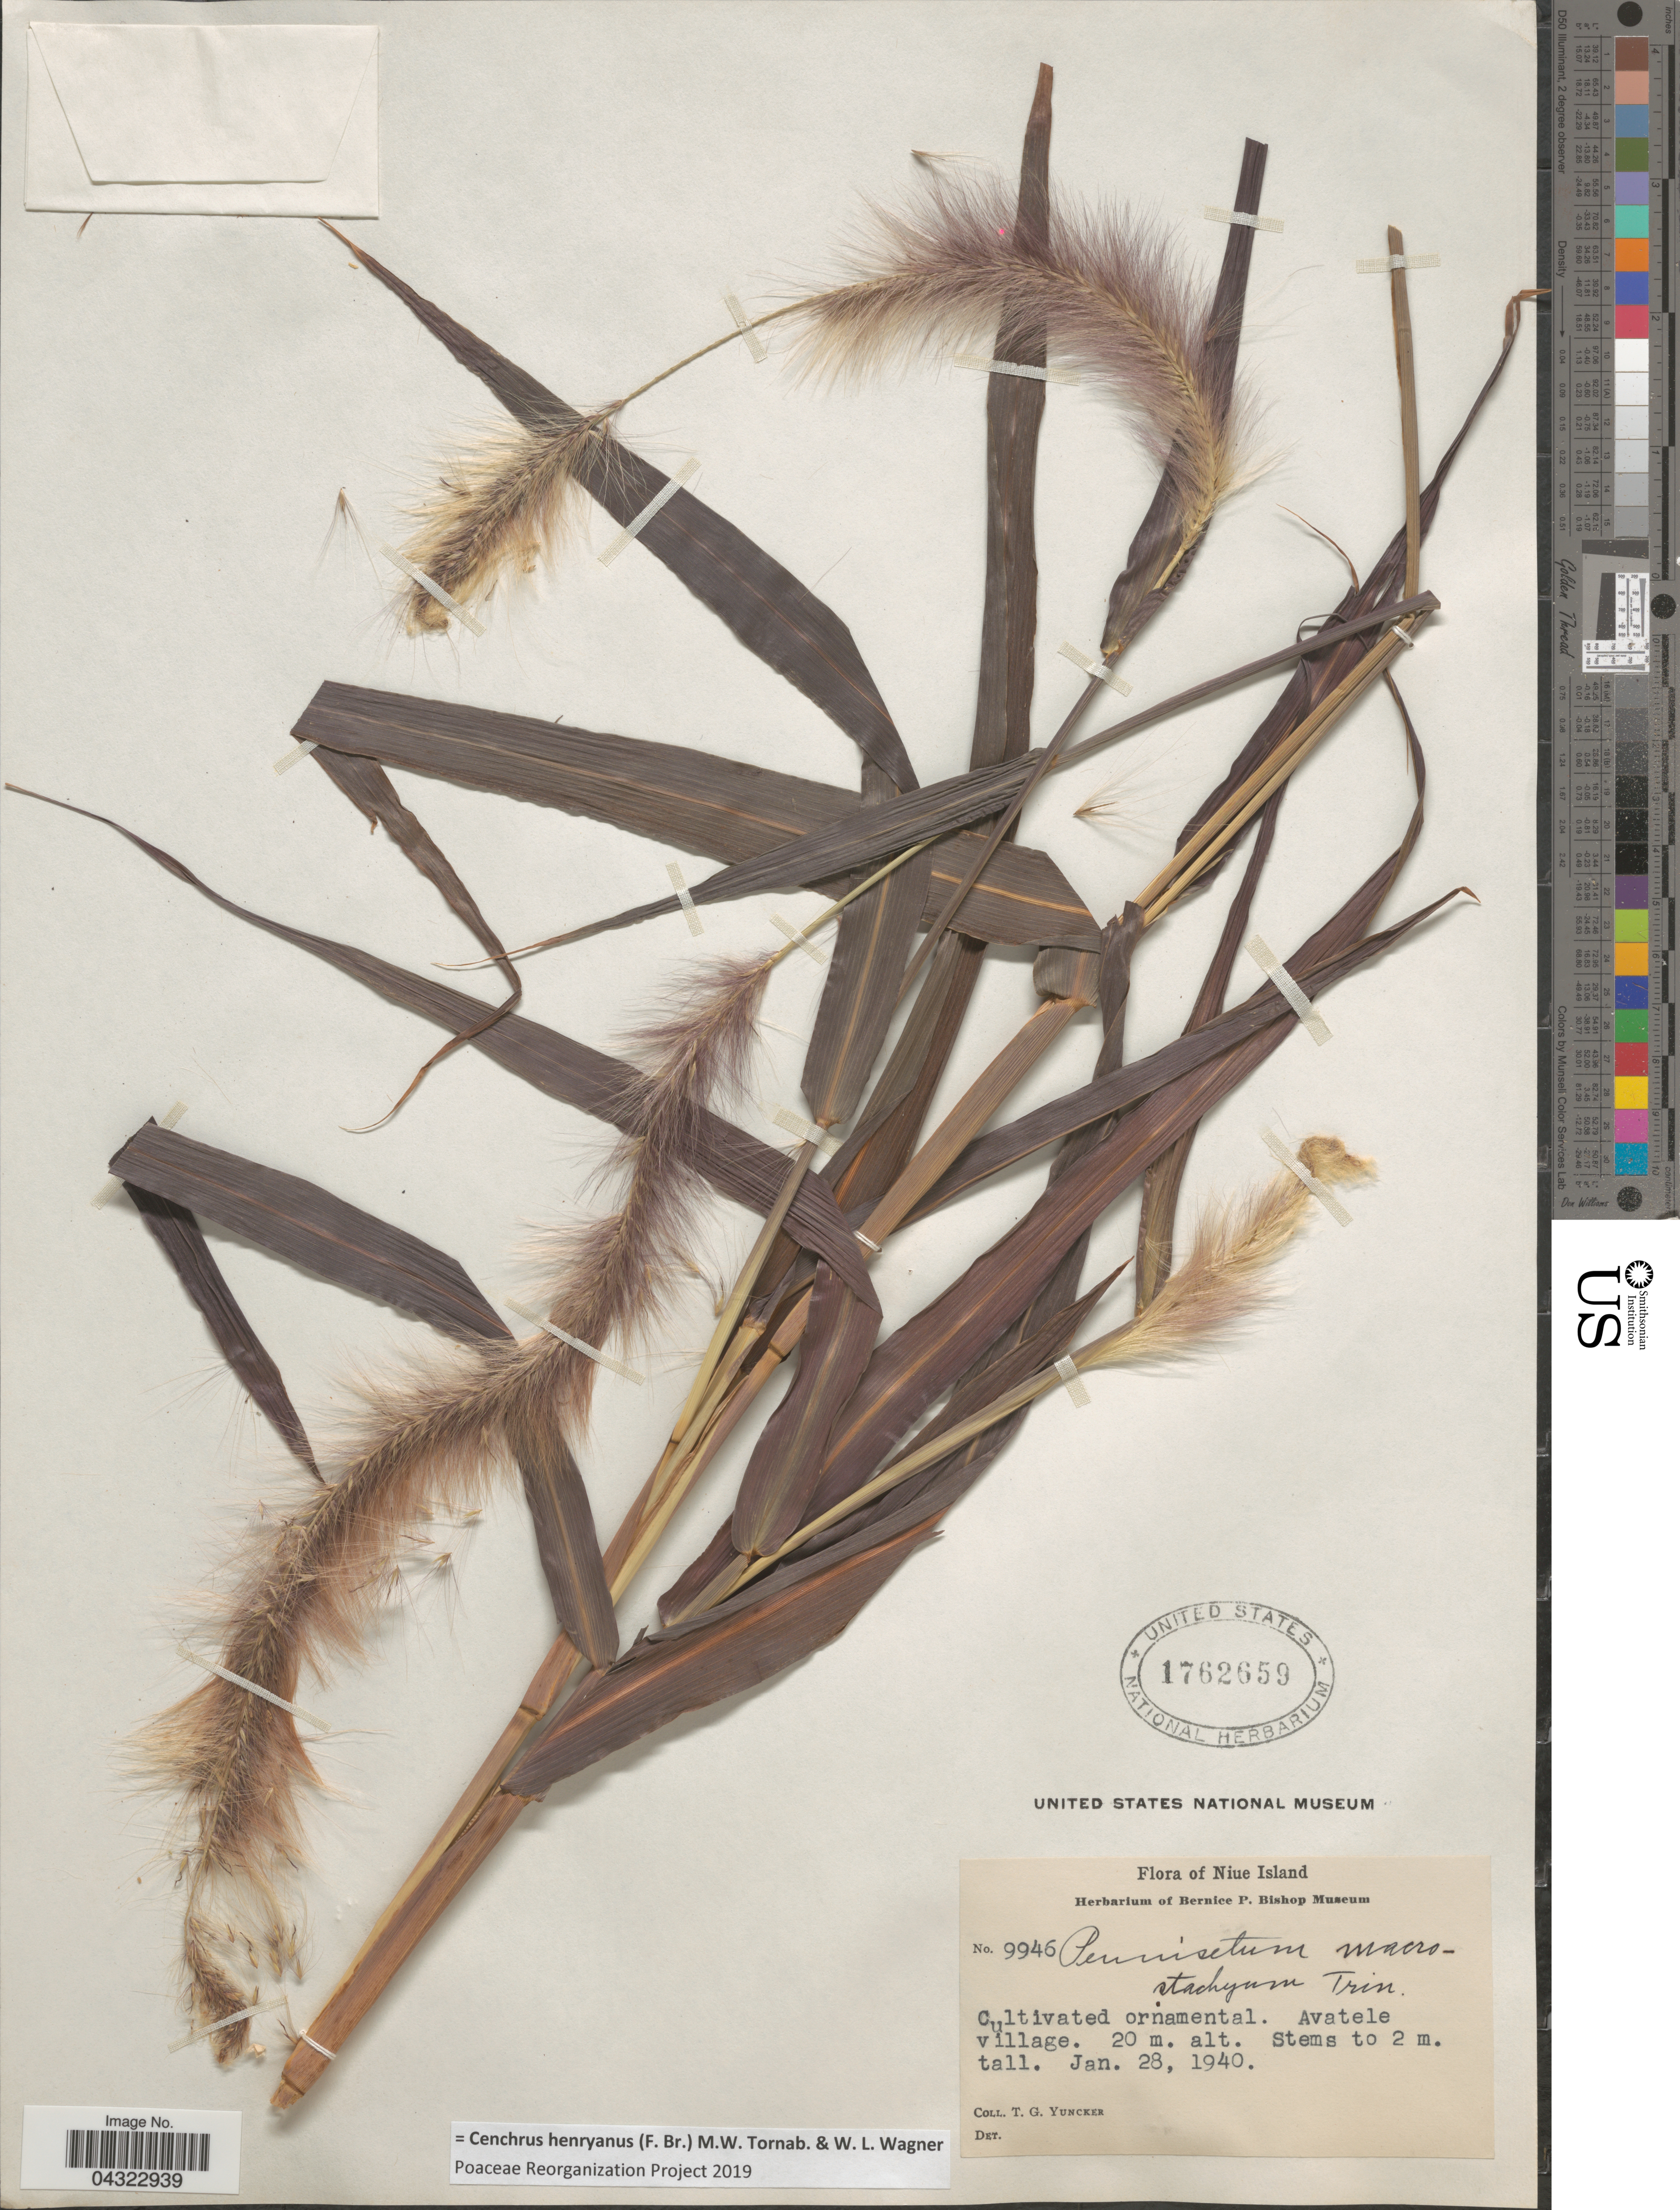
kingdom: Plantae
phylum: Tracheophyta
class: Liliopsida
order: Poales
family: Poaceae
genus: Cenchrus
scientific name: Cenchrus henryanus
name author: (F. Br.) M.W. Tornab. & W.L. Wagner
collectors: T. G. Yuncker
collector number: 9946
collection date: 1940-01-28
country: Niue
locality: Niue Island. Cultivated ornamental. Avatele village.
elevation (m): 20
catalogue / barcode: US 1762659